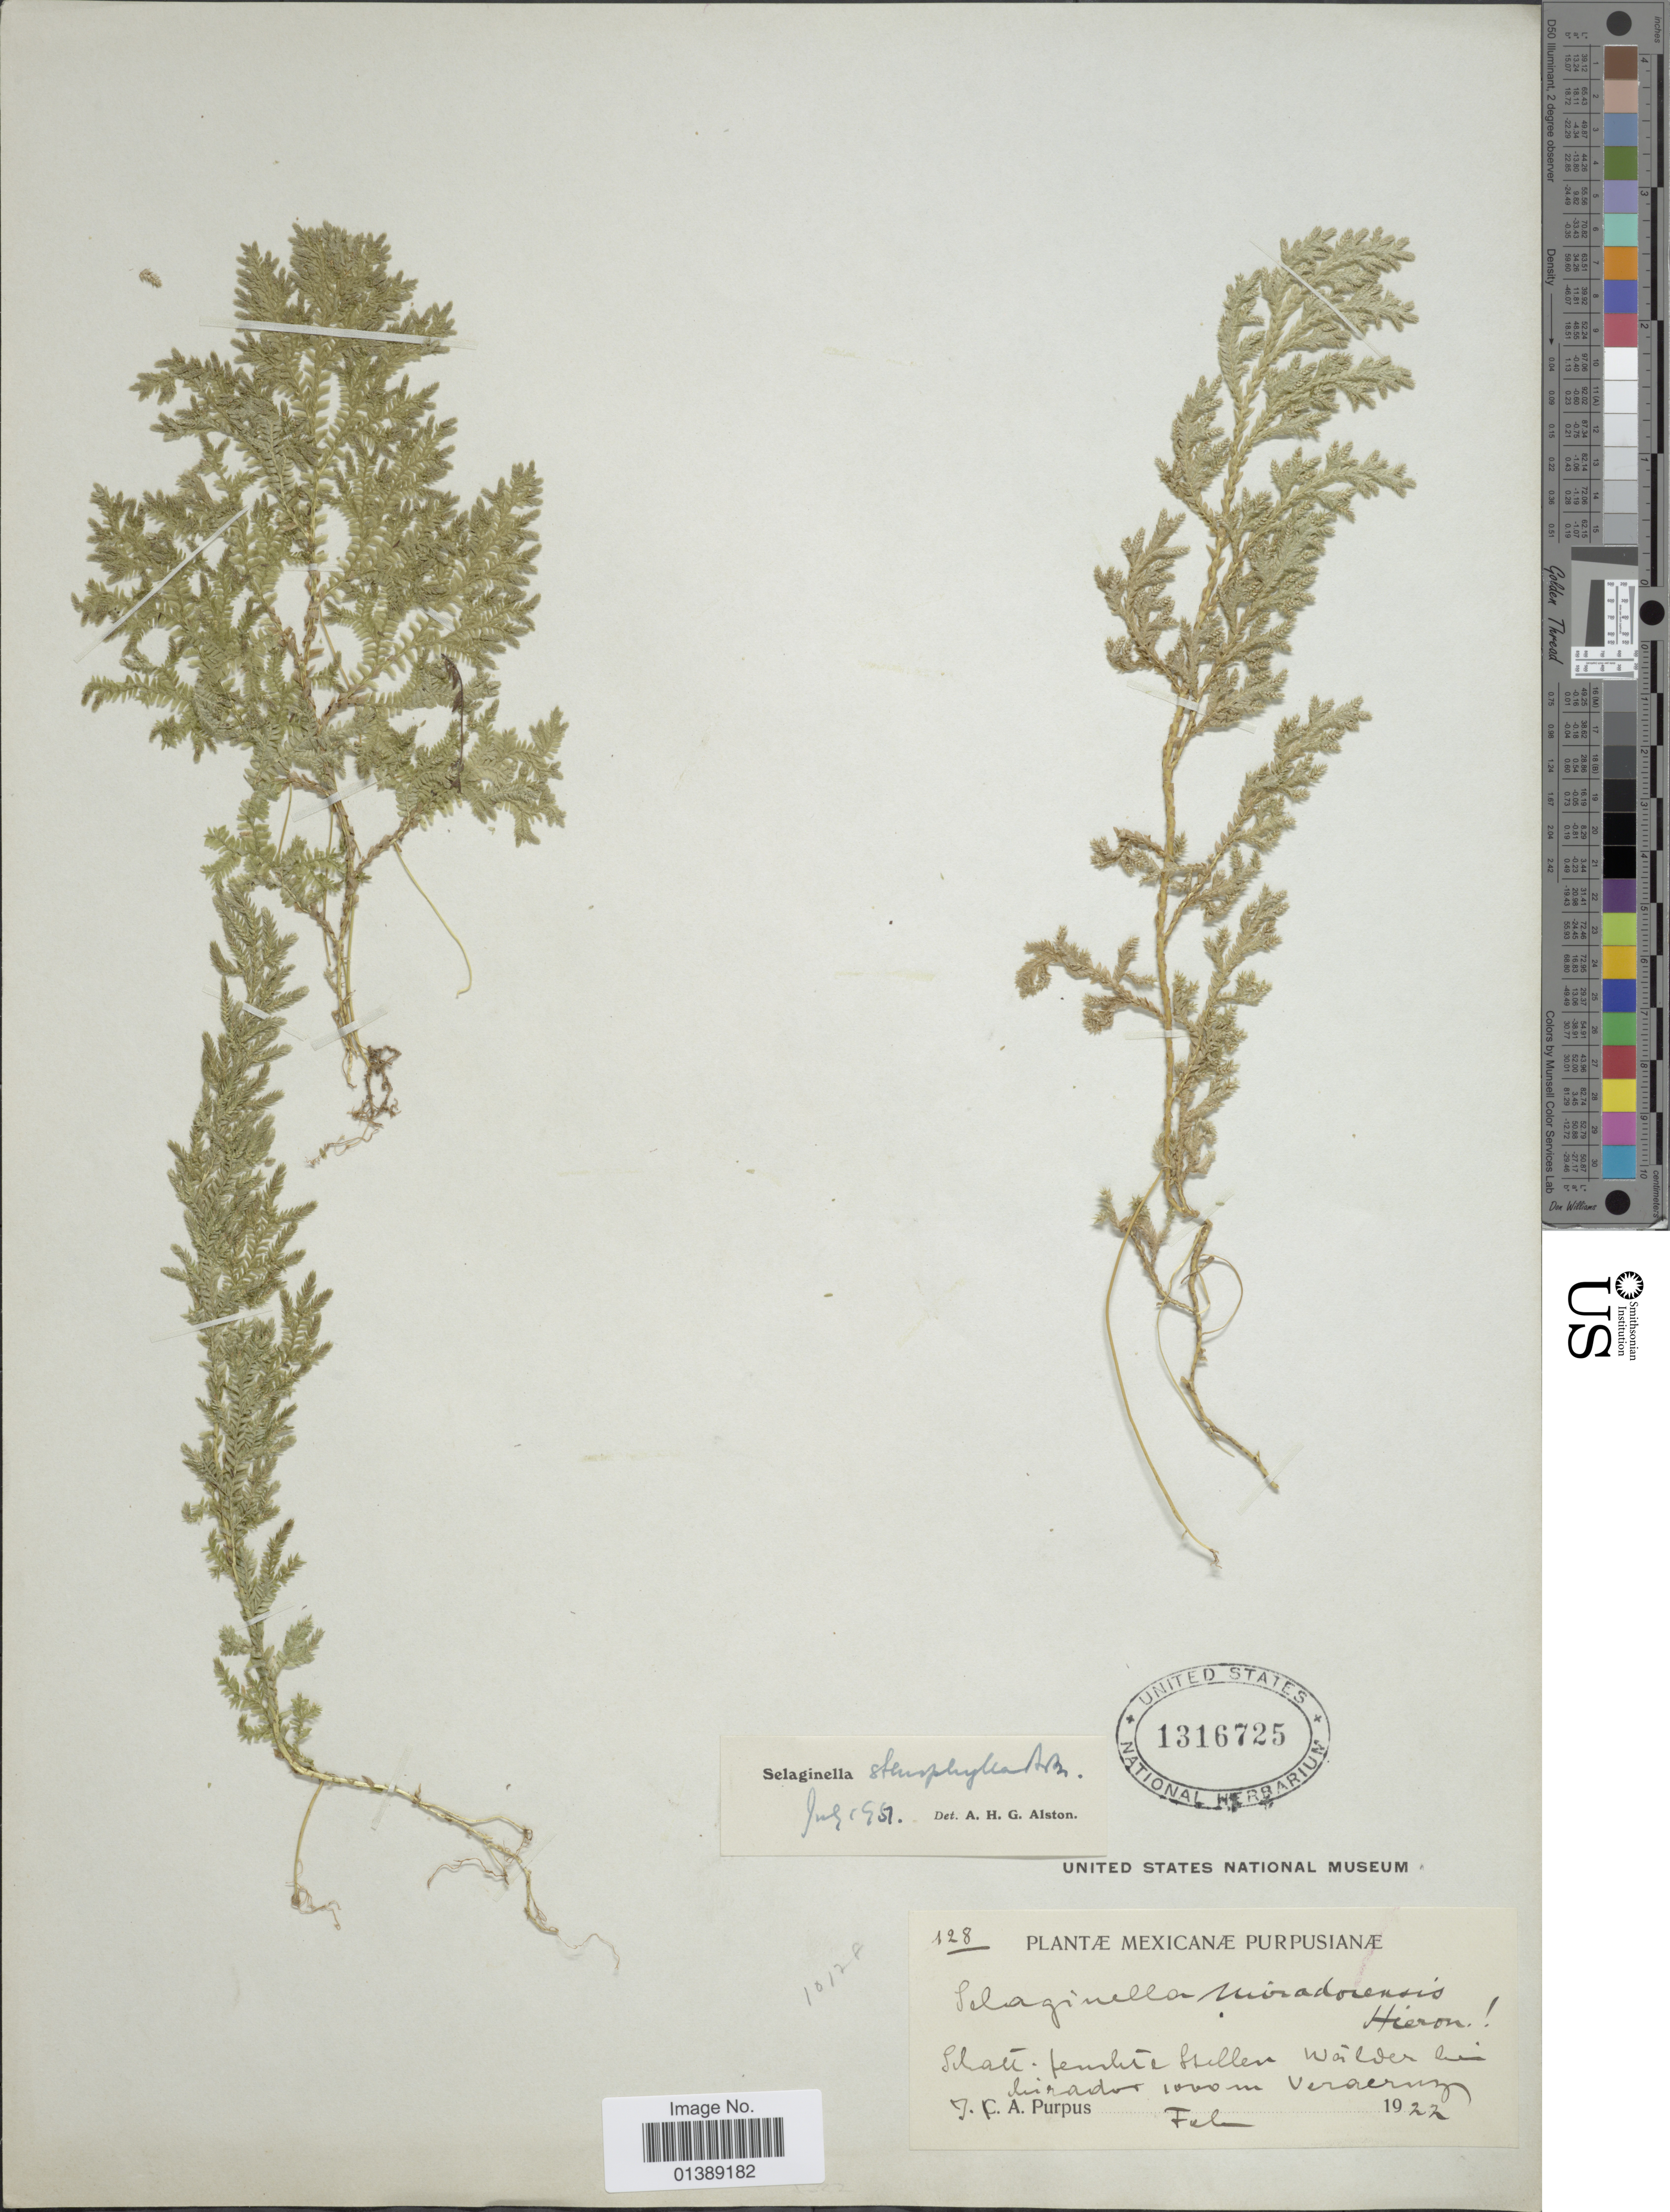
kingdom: Plantae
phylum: Tracheophyta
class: Lycopodiopsida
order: Selaginellales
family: Selaginellaceae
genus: Selaginella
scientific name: Selaginella stenophylla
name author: A. Braun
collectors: J. A. Purpus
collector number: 128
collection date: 1922-02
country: Mexico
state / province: Veracruz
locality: Walder bei Mirador, Veracruz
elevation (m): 1000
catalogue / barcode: US 1316725